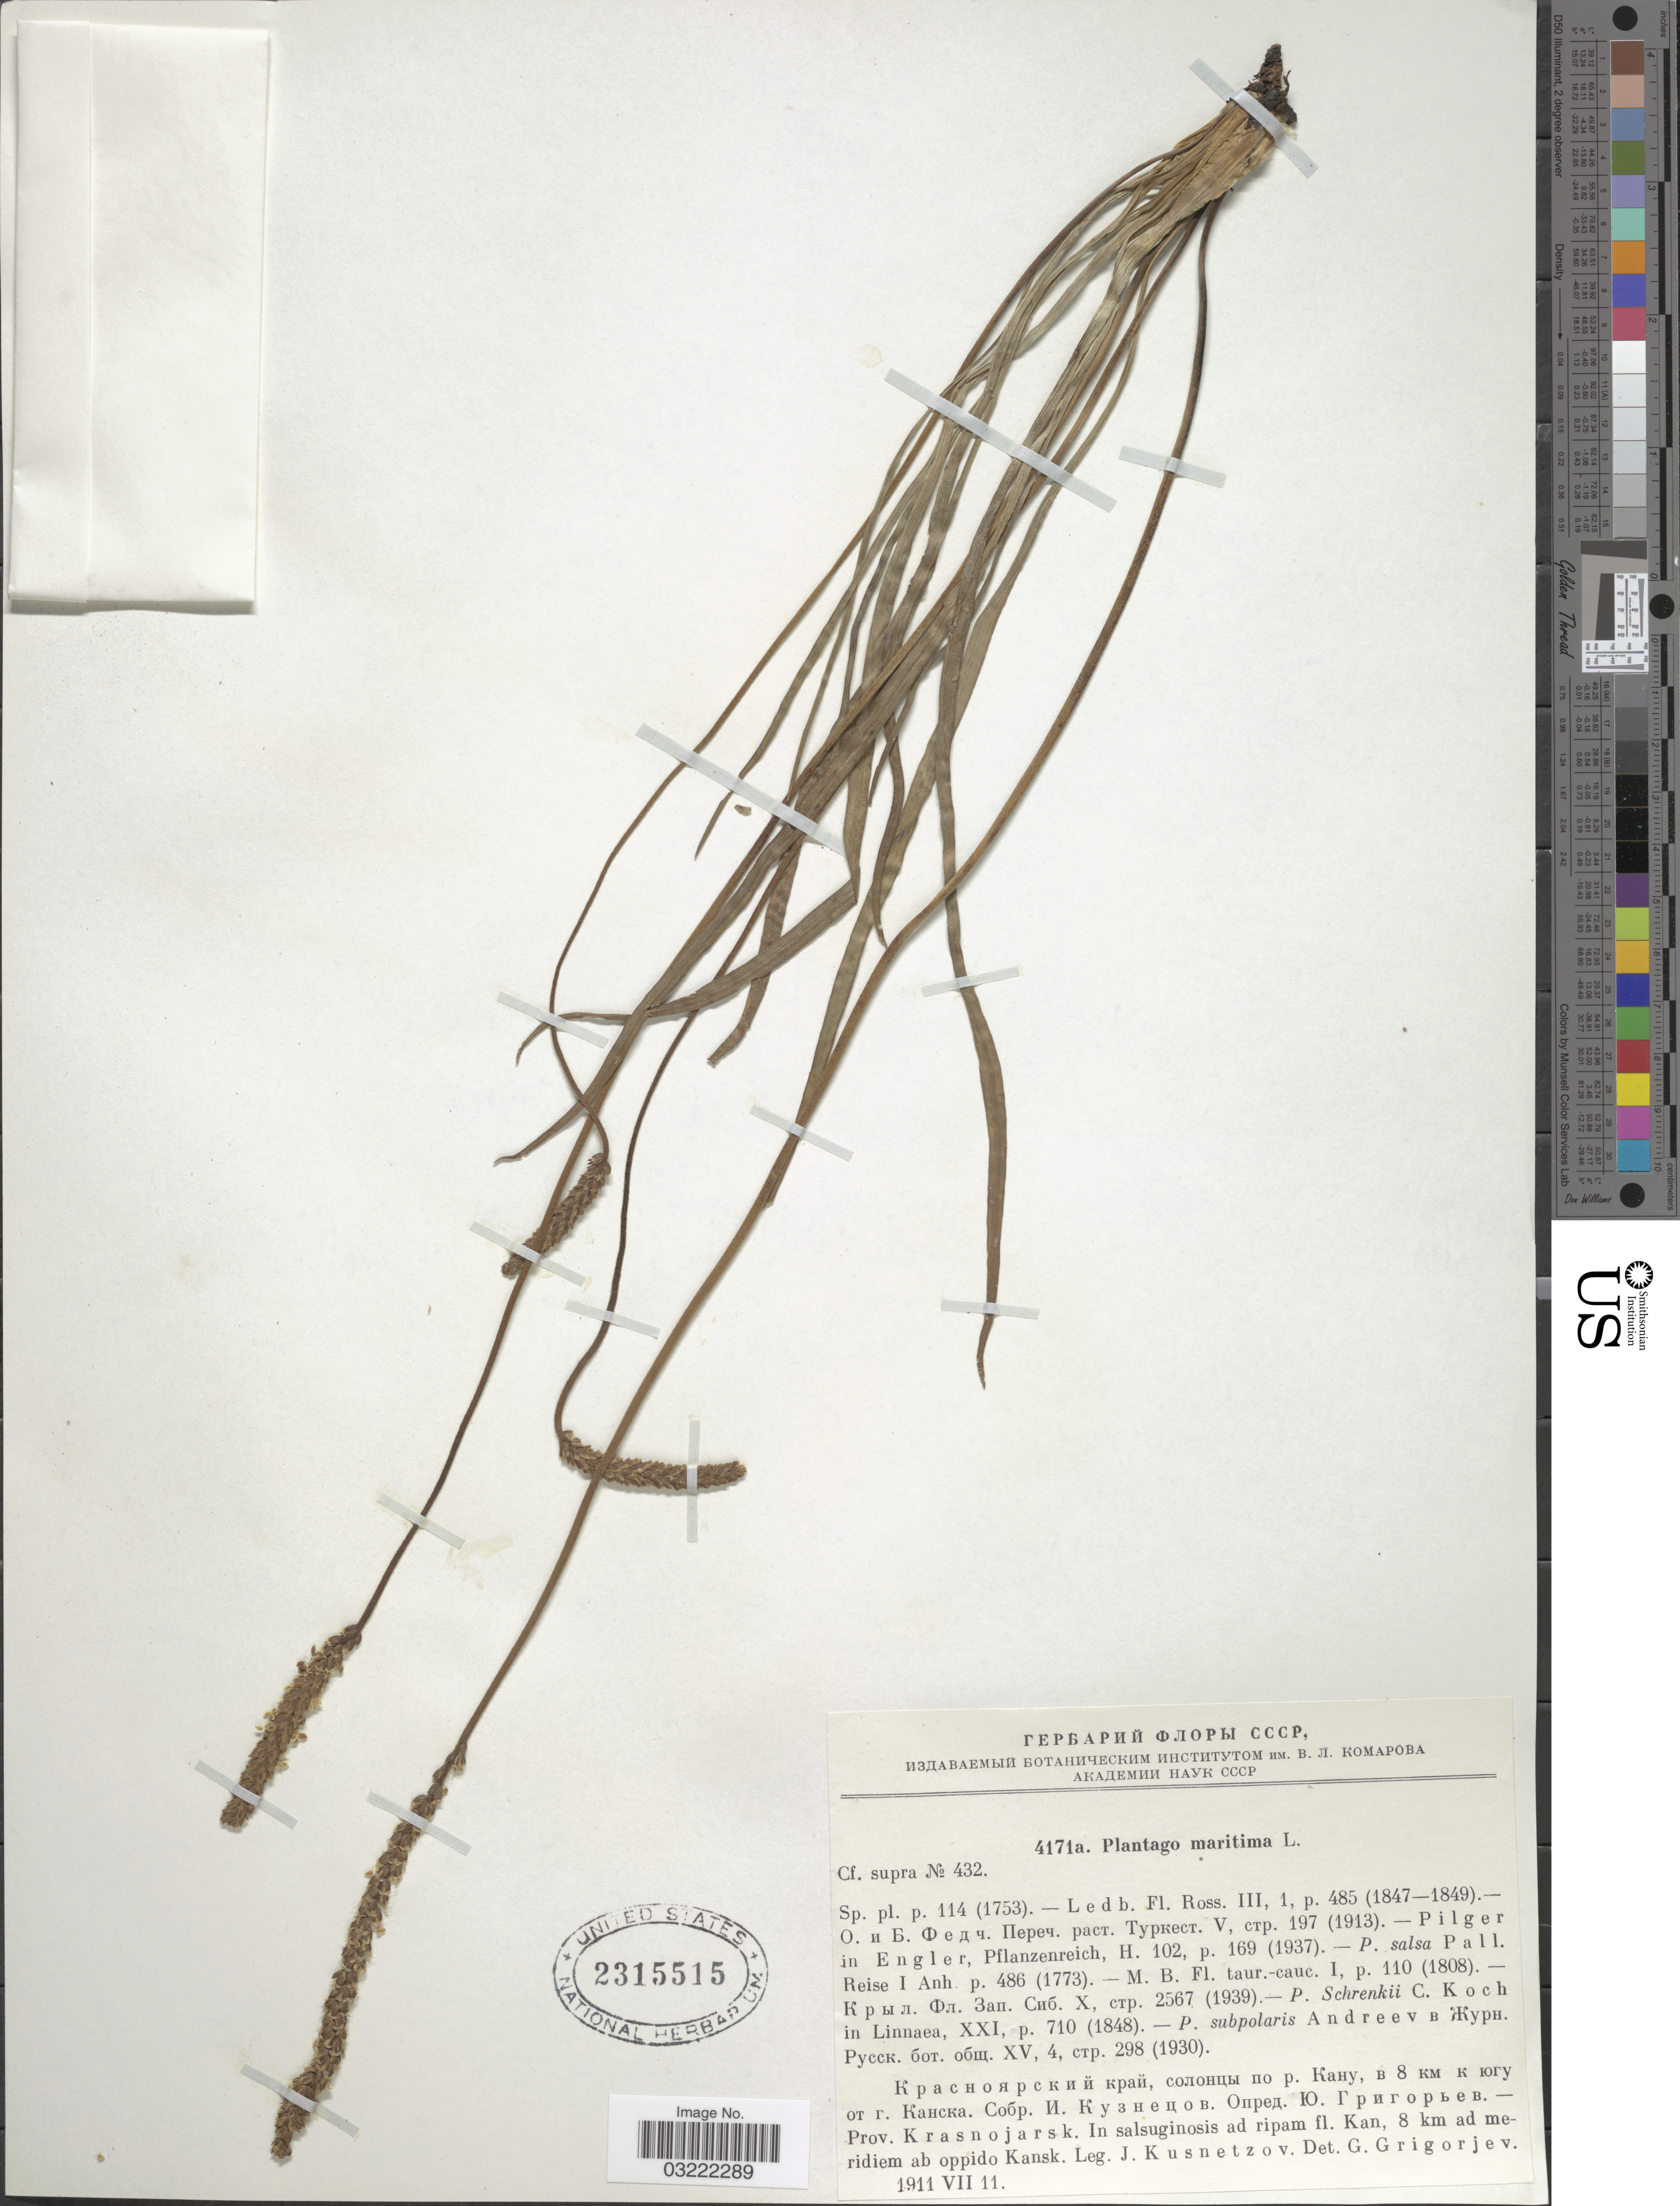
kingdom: Plantae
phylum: Tracheophyta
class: Magnoliopsida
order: Lamiales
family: Plantaginaceae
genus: Plantago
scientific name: Plantago maritima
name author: L.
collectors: J. Kusnetzov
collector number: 4171a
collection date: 1911-07-11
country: Russian Federation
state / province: Krasnoyarsk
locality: Prov. Krasnojarsk. In salsuginosis ad ripam fl. Kan, 8 km ad meridiem ab oppido Kansk.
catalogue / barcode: US 2315515